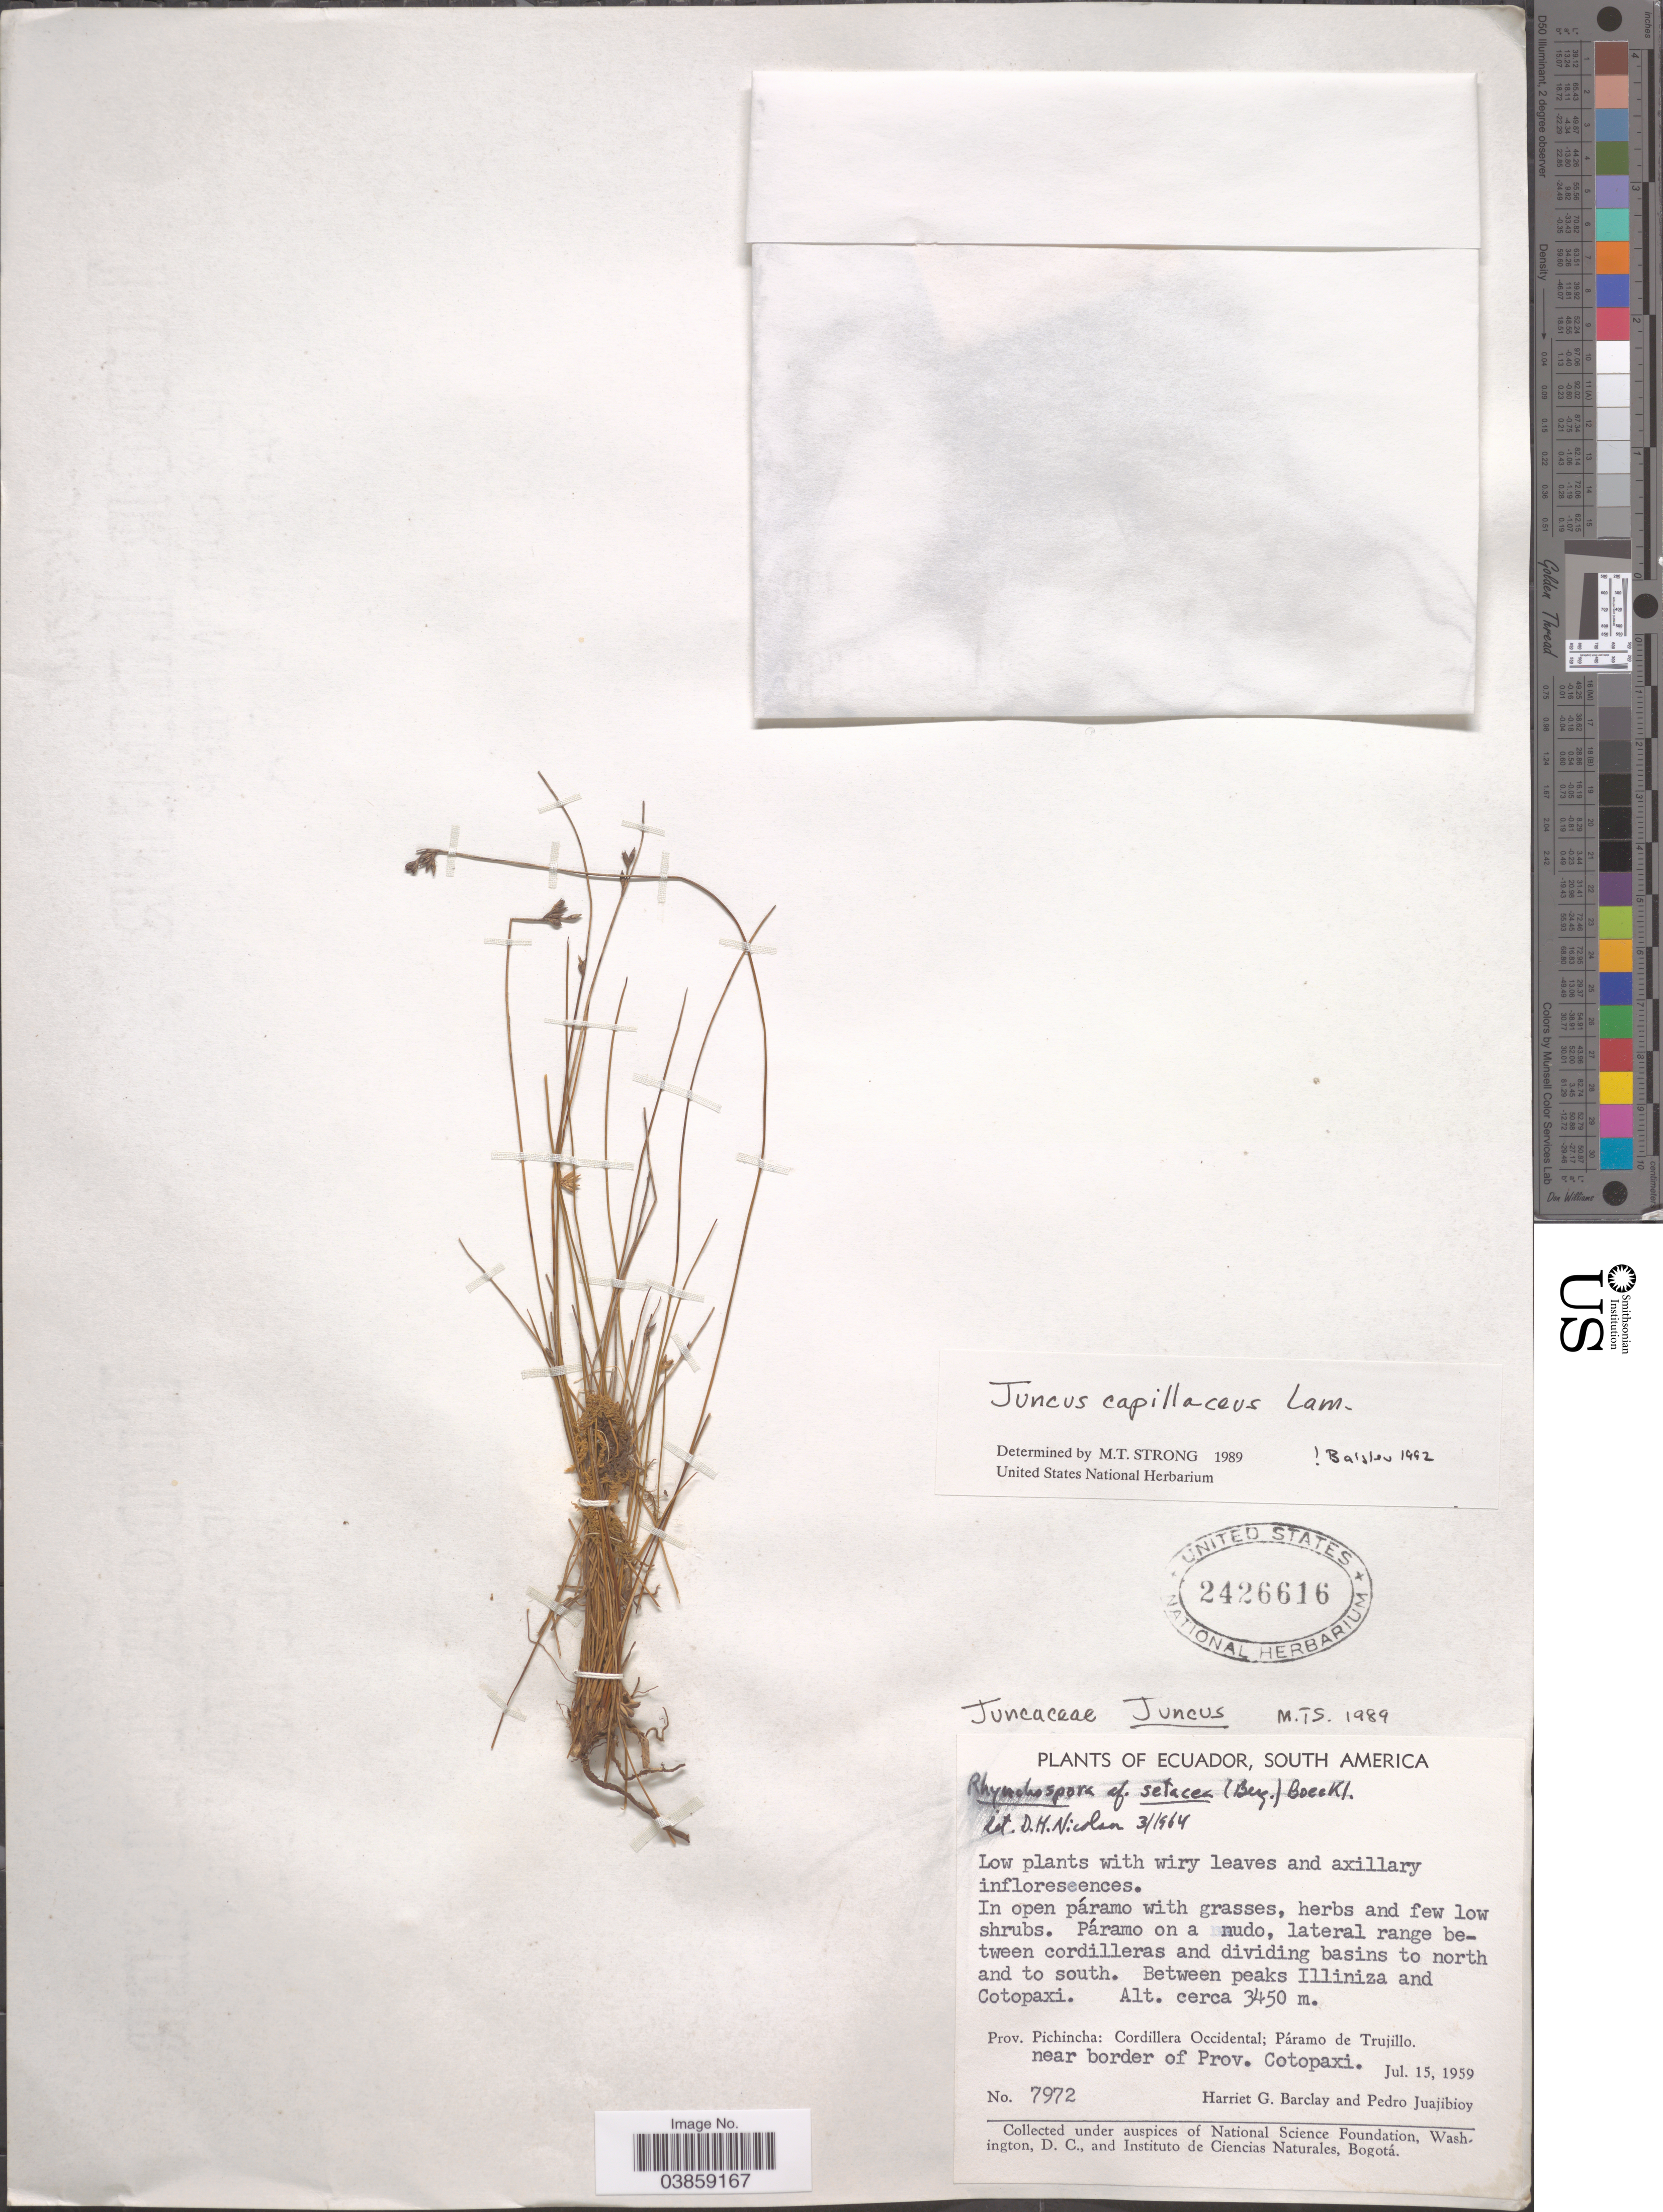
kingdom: Plantae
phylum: Tracheophyta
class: Liliopsida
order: Poales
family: Juncaceae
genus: Juncus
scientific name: Juncus capillaceus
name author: Lam.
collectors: H. G. Barclay & P. Juajibioy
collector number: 7972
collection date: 1959-07-15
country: Ecuador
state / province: Pichincha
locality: Lateral range between cordilleras and dividing basins to north and to south. Between peaks Illiniza and Cotopaxi. Cordillera Occidental; Páramo de Trujillo. Near border of Prov. Cotopaxi.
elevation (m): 3450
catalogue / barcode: US 2426616